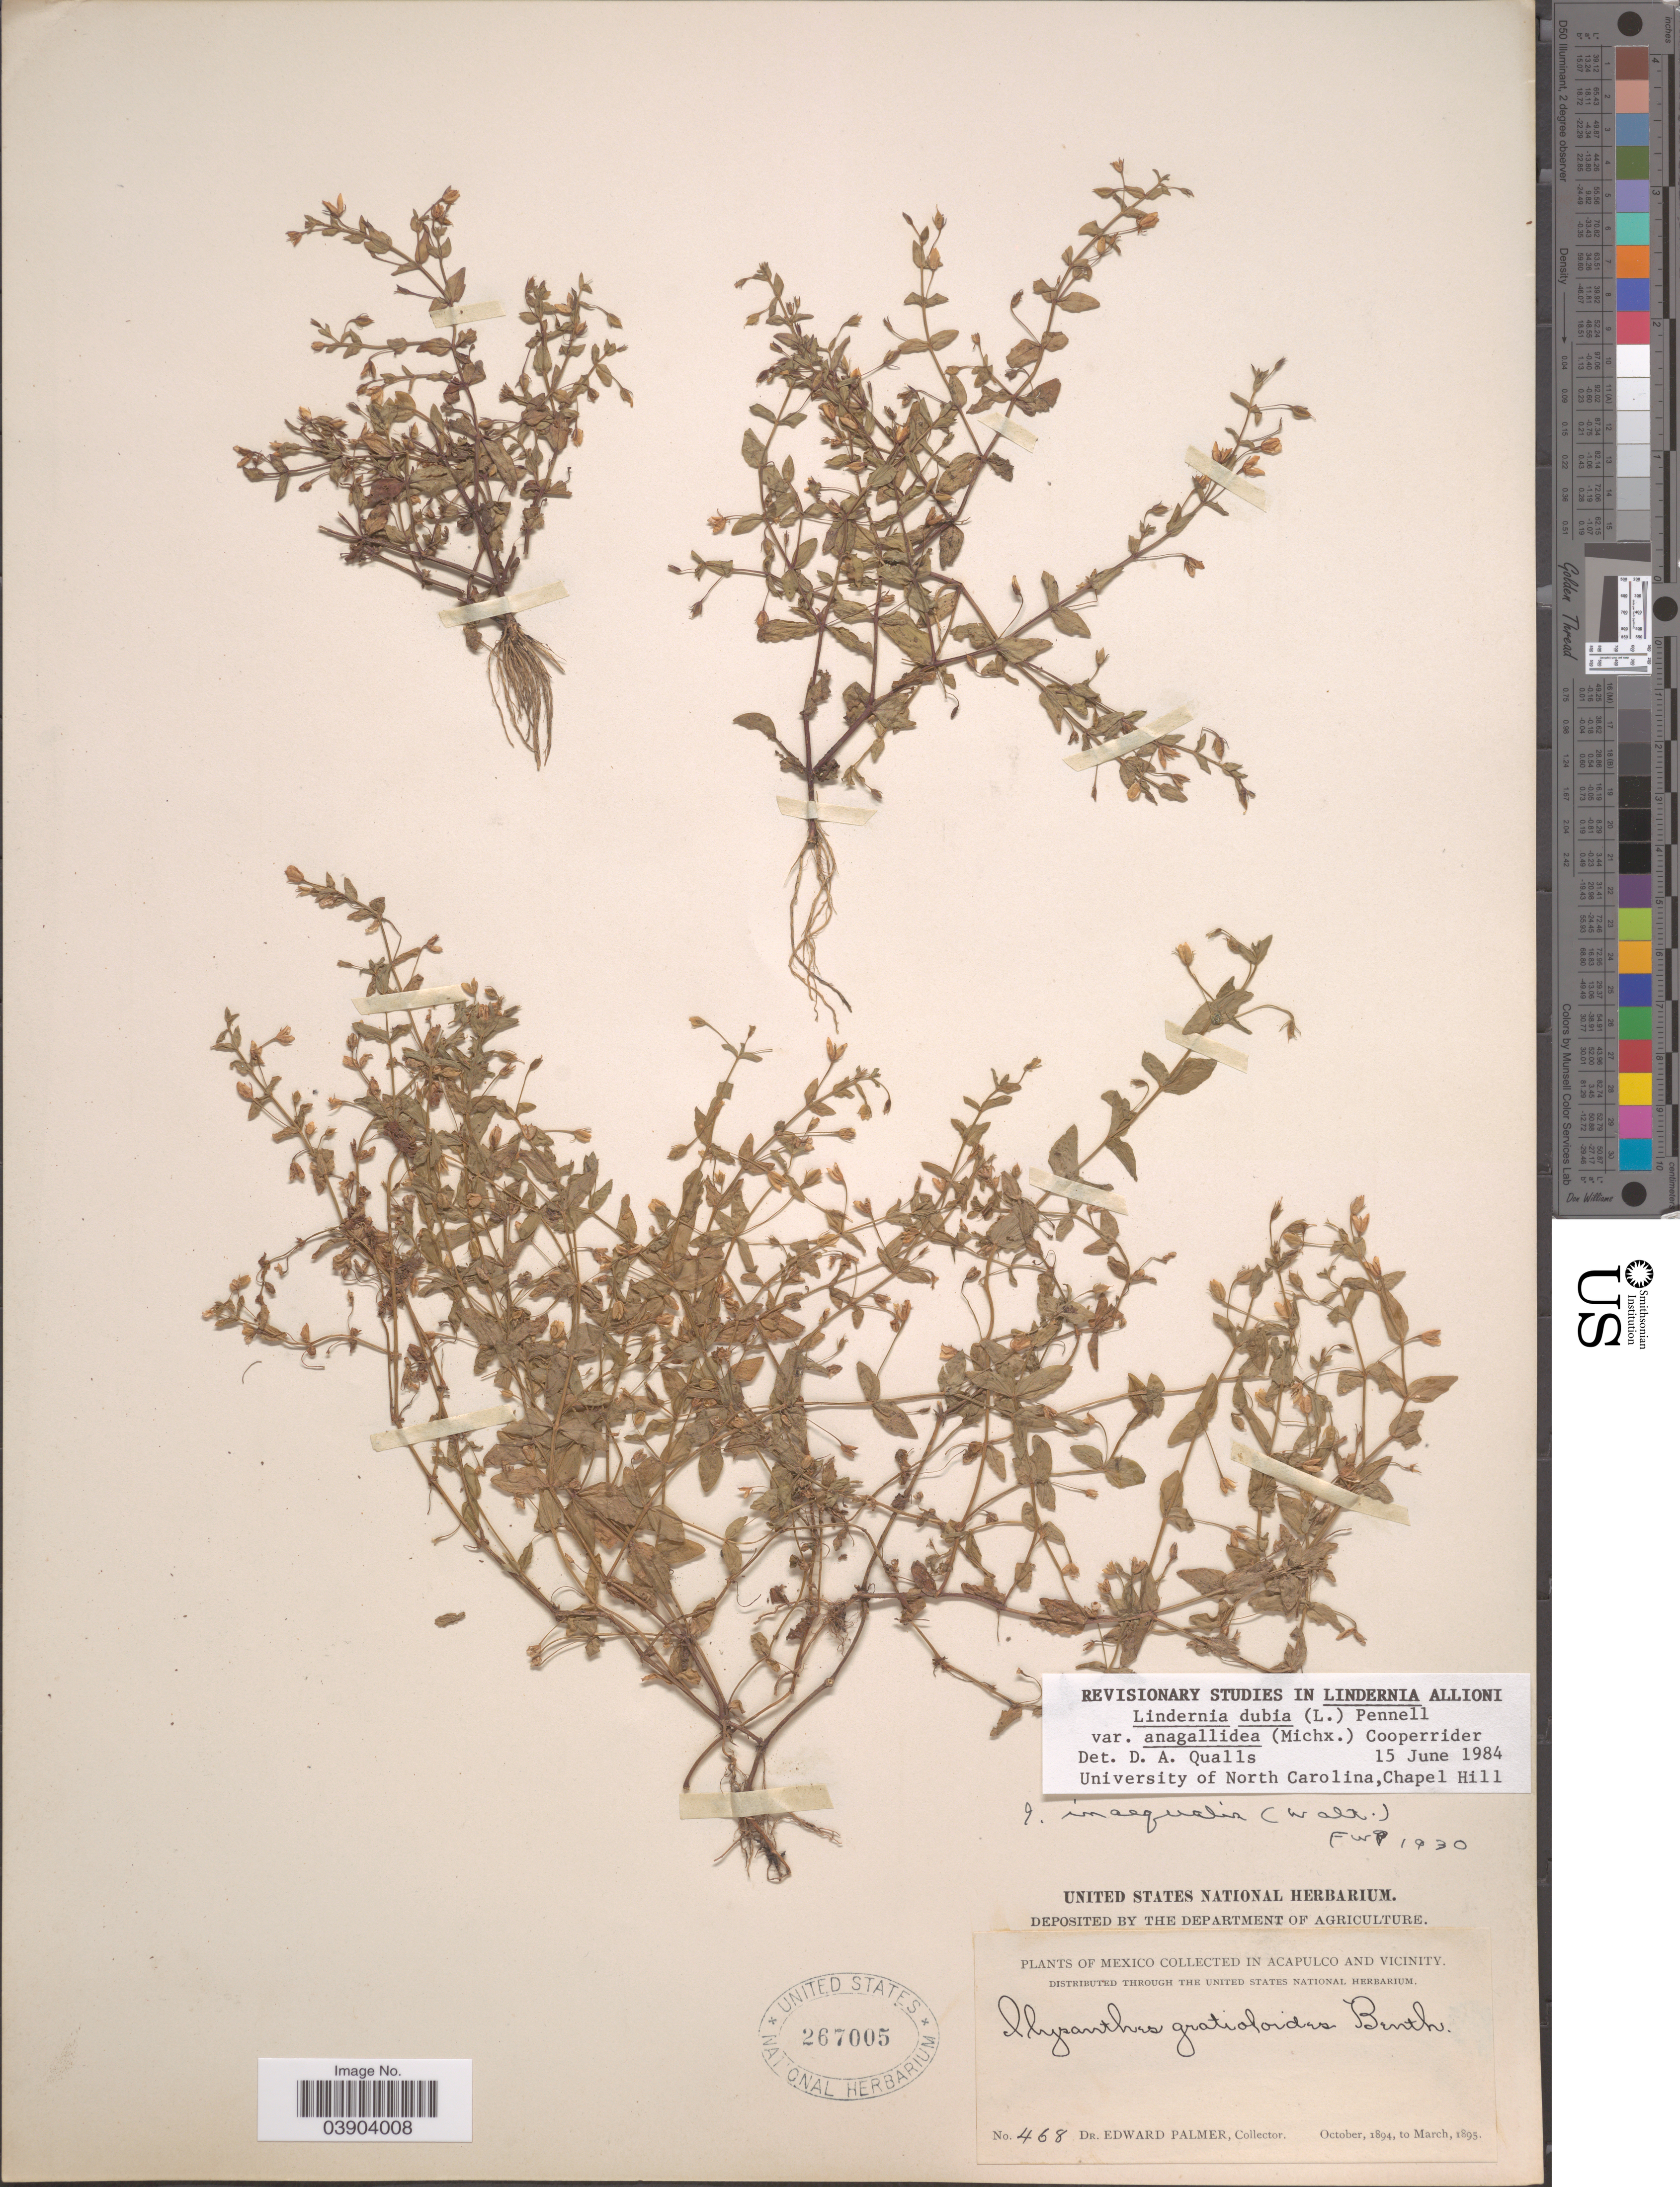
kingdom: Plantae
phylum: Tracheophyta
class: Magnoliopsida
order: Lamiales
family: Linderniaceae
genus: Lindernia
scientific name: Lindernia dubia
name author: (L.) Pennell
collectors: E. Palmer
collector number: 468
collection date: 1894-10/1895-03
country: Mexico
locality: In Acapulco and Vicinity.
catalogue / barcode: US 267005